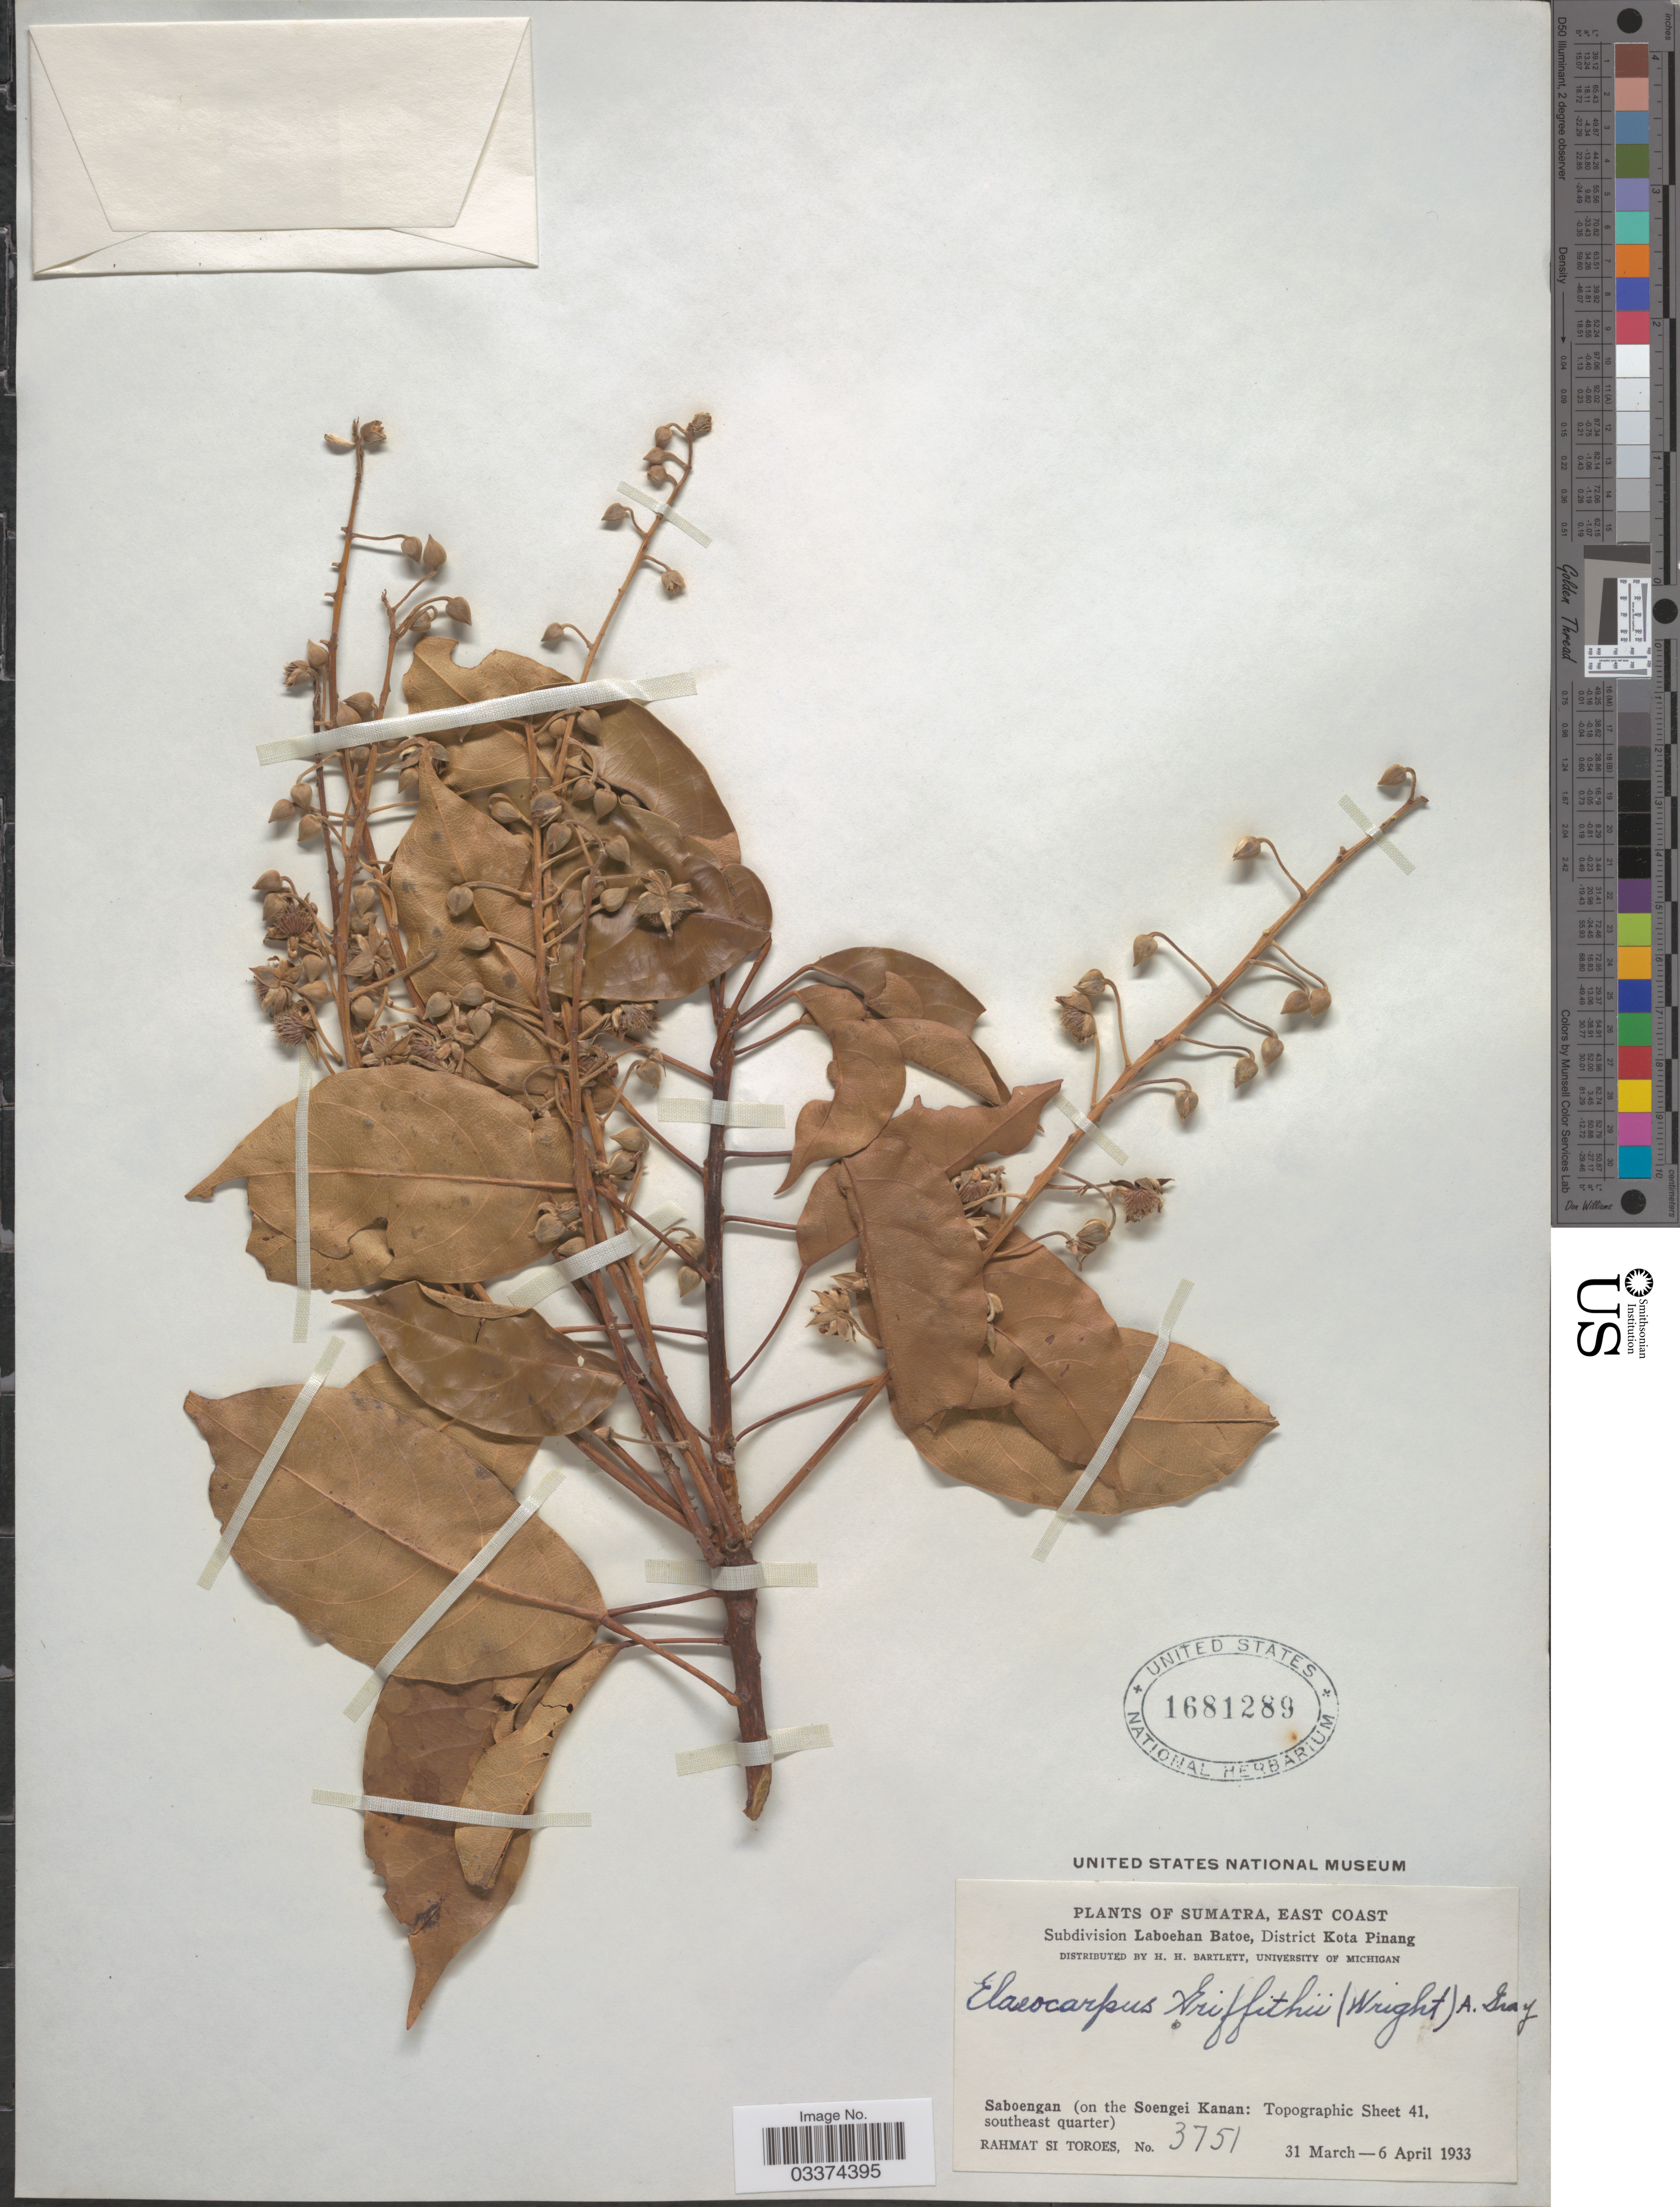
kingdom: Plantae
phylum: Tracheophyta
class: Magnoliopsida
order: Oxalidales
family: Elaeocarpaceae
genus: Elaeocarpus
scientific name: Elaeocarpus griffithii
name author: (Wight) A. Gray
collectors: Rahmat Si Boeea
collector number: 3751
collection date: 1933-03-31/1933-04-06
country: Indonesia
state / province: Sumatra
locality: East Coast, Subdivision Laboehan Batoe, District Kota Pinang, Saboengan (on the Soengei Kanan: Topographic Sheet 41 southeast quarter).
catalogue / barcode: US 1681289